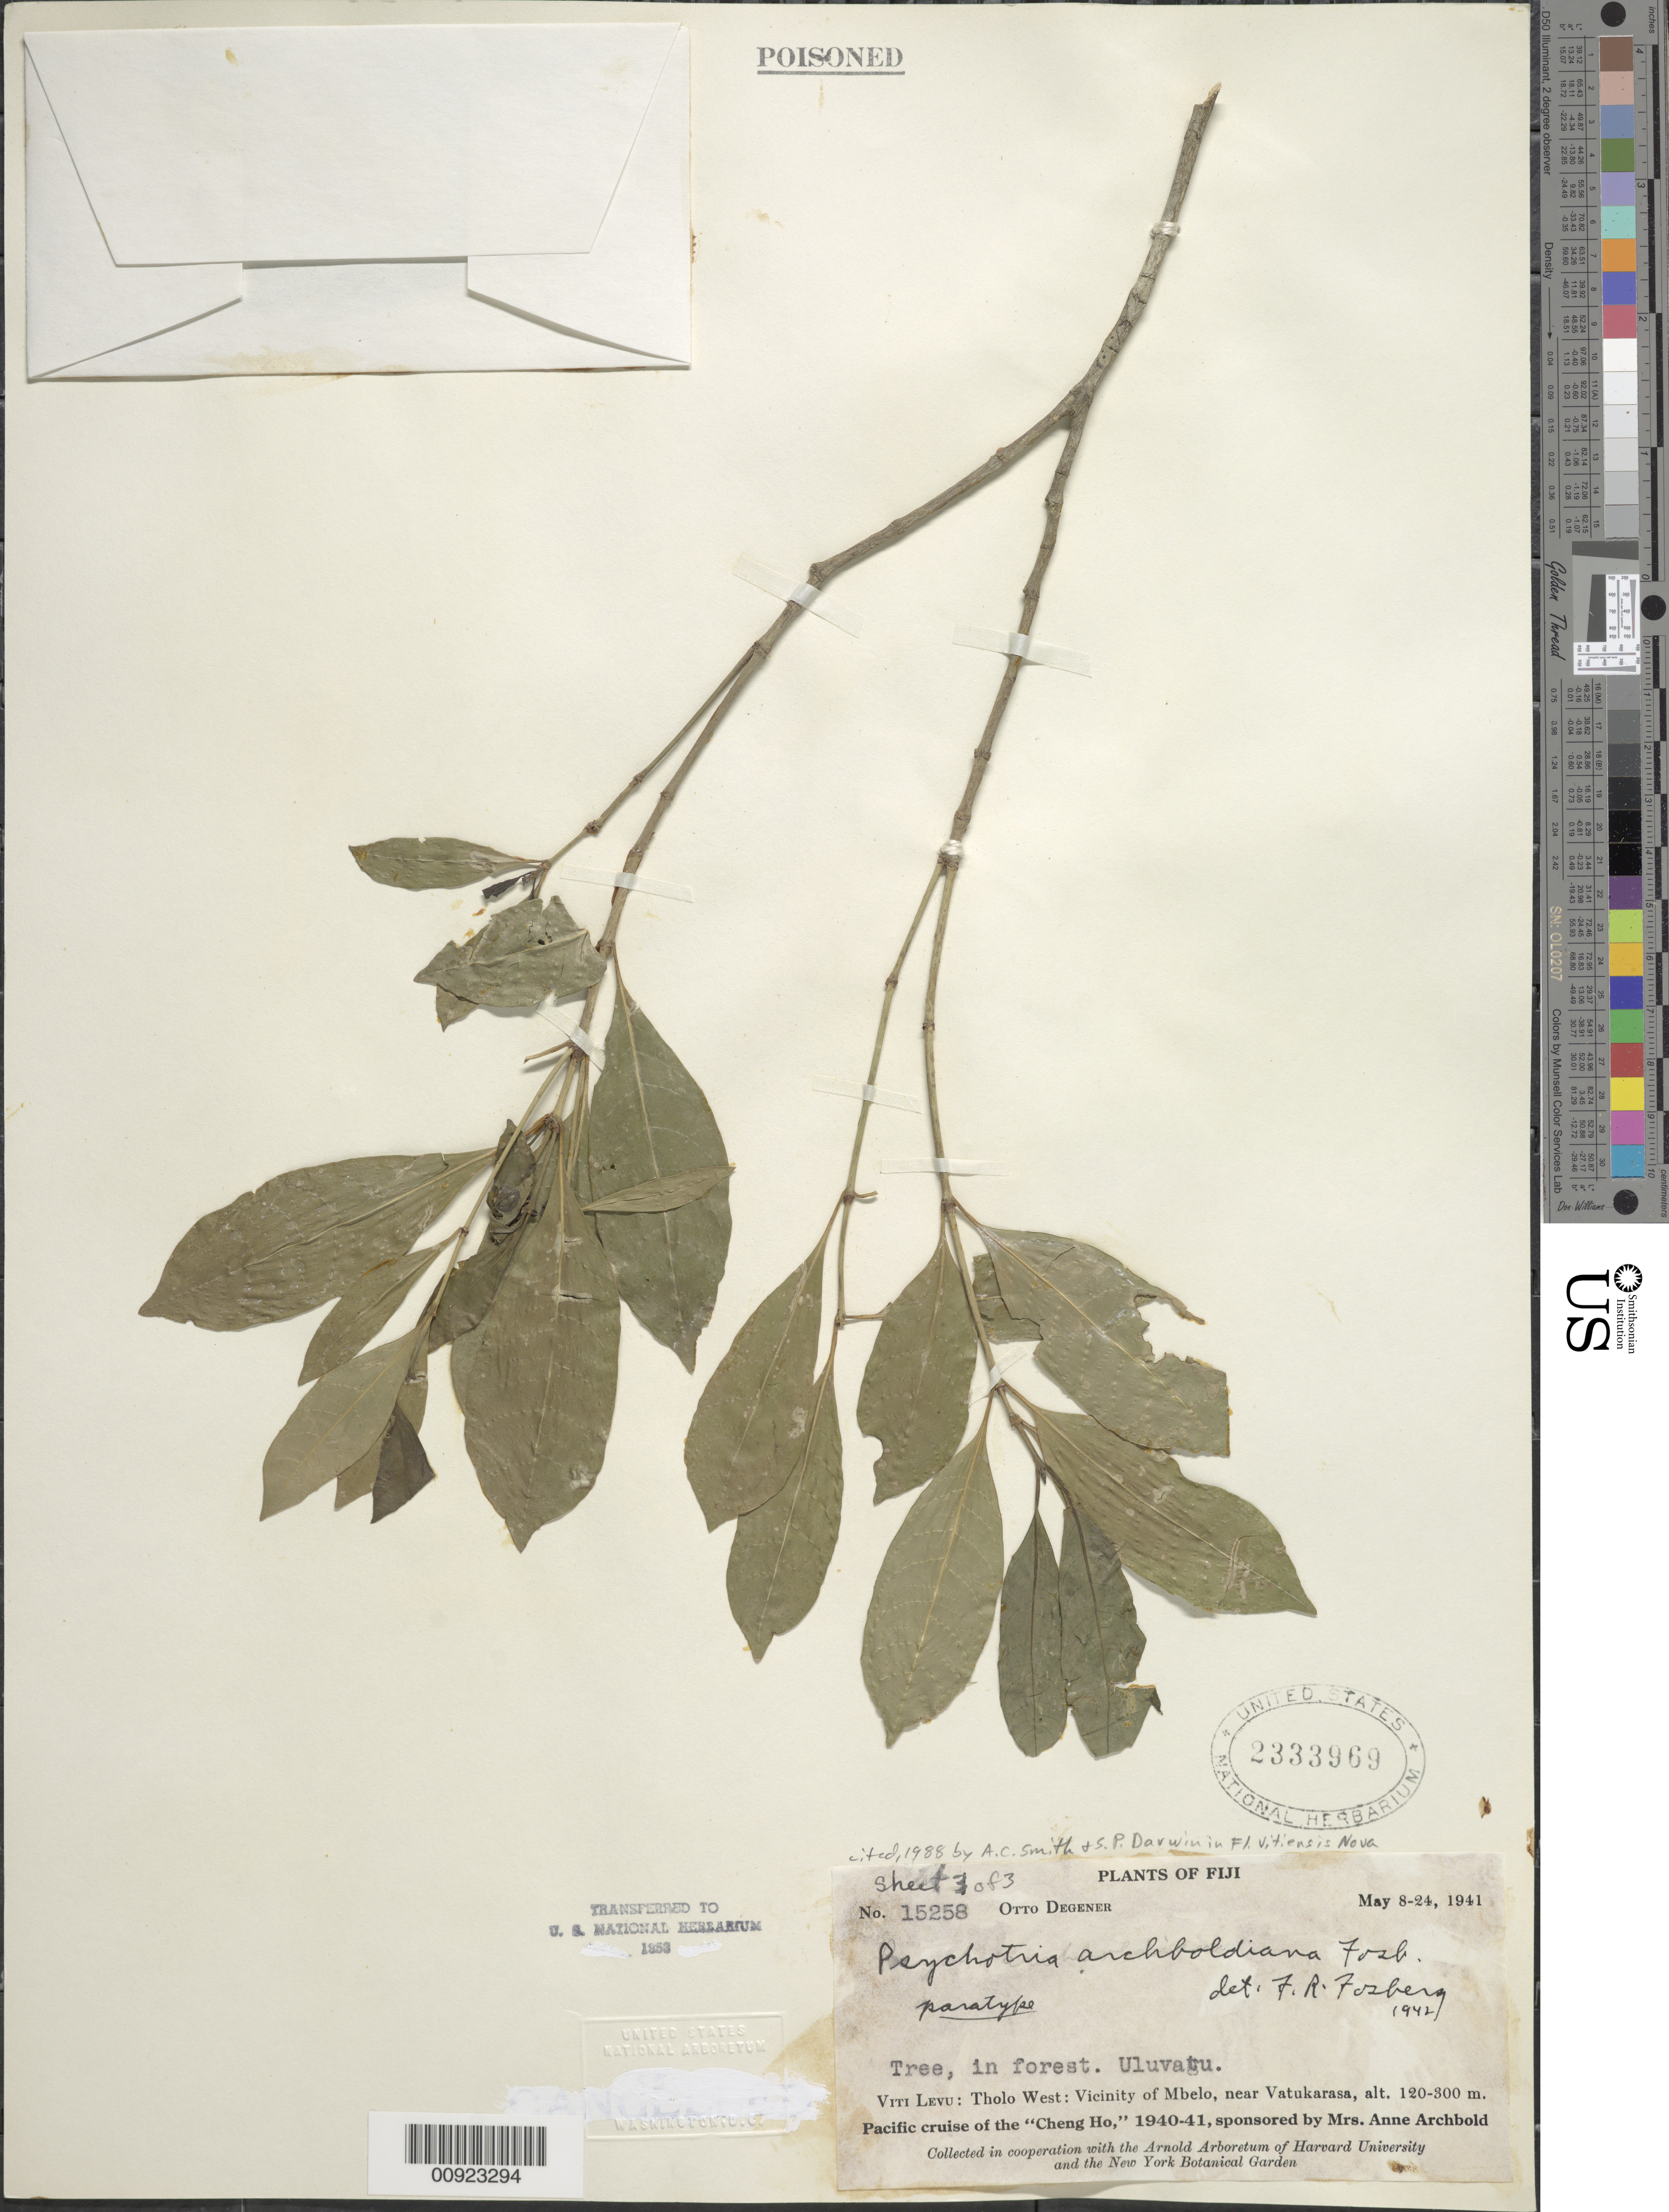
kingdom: Plantae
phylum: Tracheophyta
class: Magnoliopsida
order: Gentianales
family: Rubiaceae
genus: Psychotria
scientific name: Psychotria archboldiana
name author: Fosberg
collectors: O. Degener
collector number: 15258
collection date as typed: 08 May 1941 to 24 May 1941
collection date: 1941-05-08/1941-05-24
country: Fiji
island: Viti Levu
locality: Tholo West: vicinity of Mbelo, near Vatukarasa.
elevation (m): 120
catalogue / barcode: US 2333969